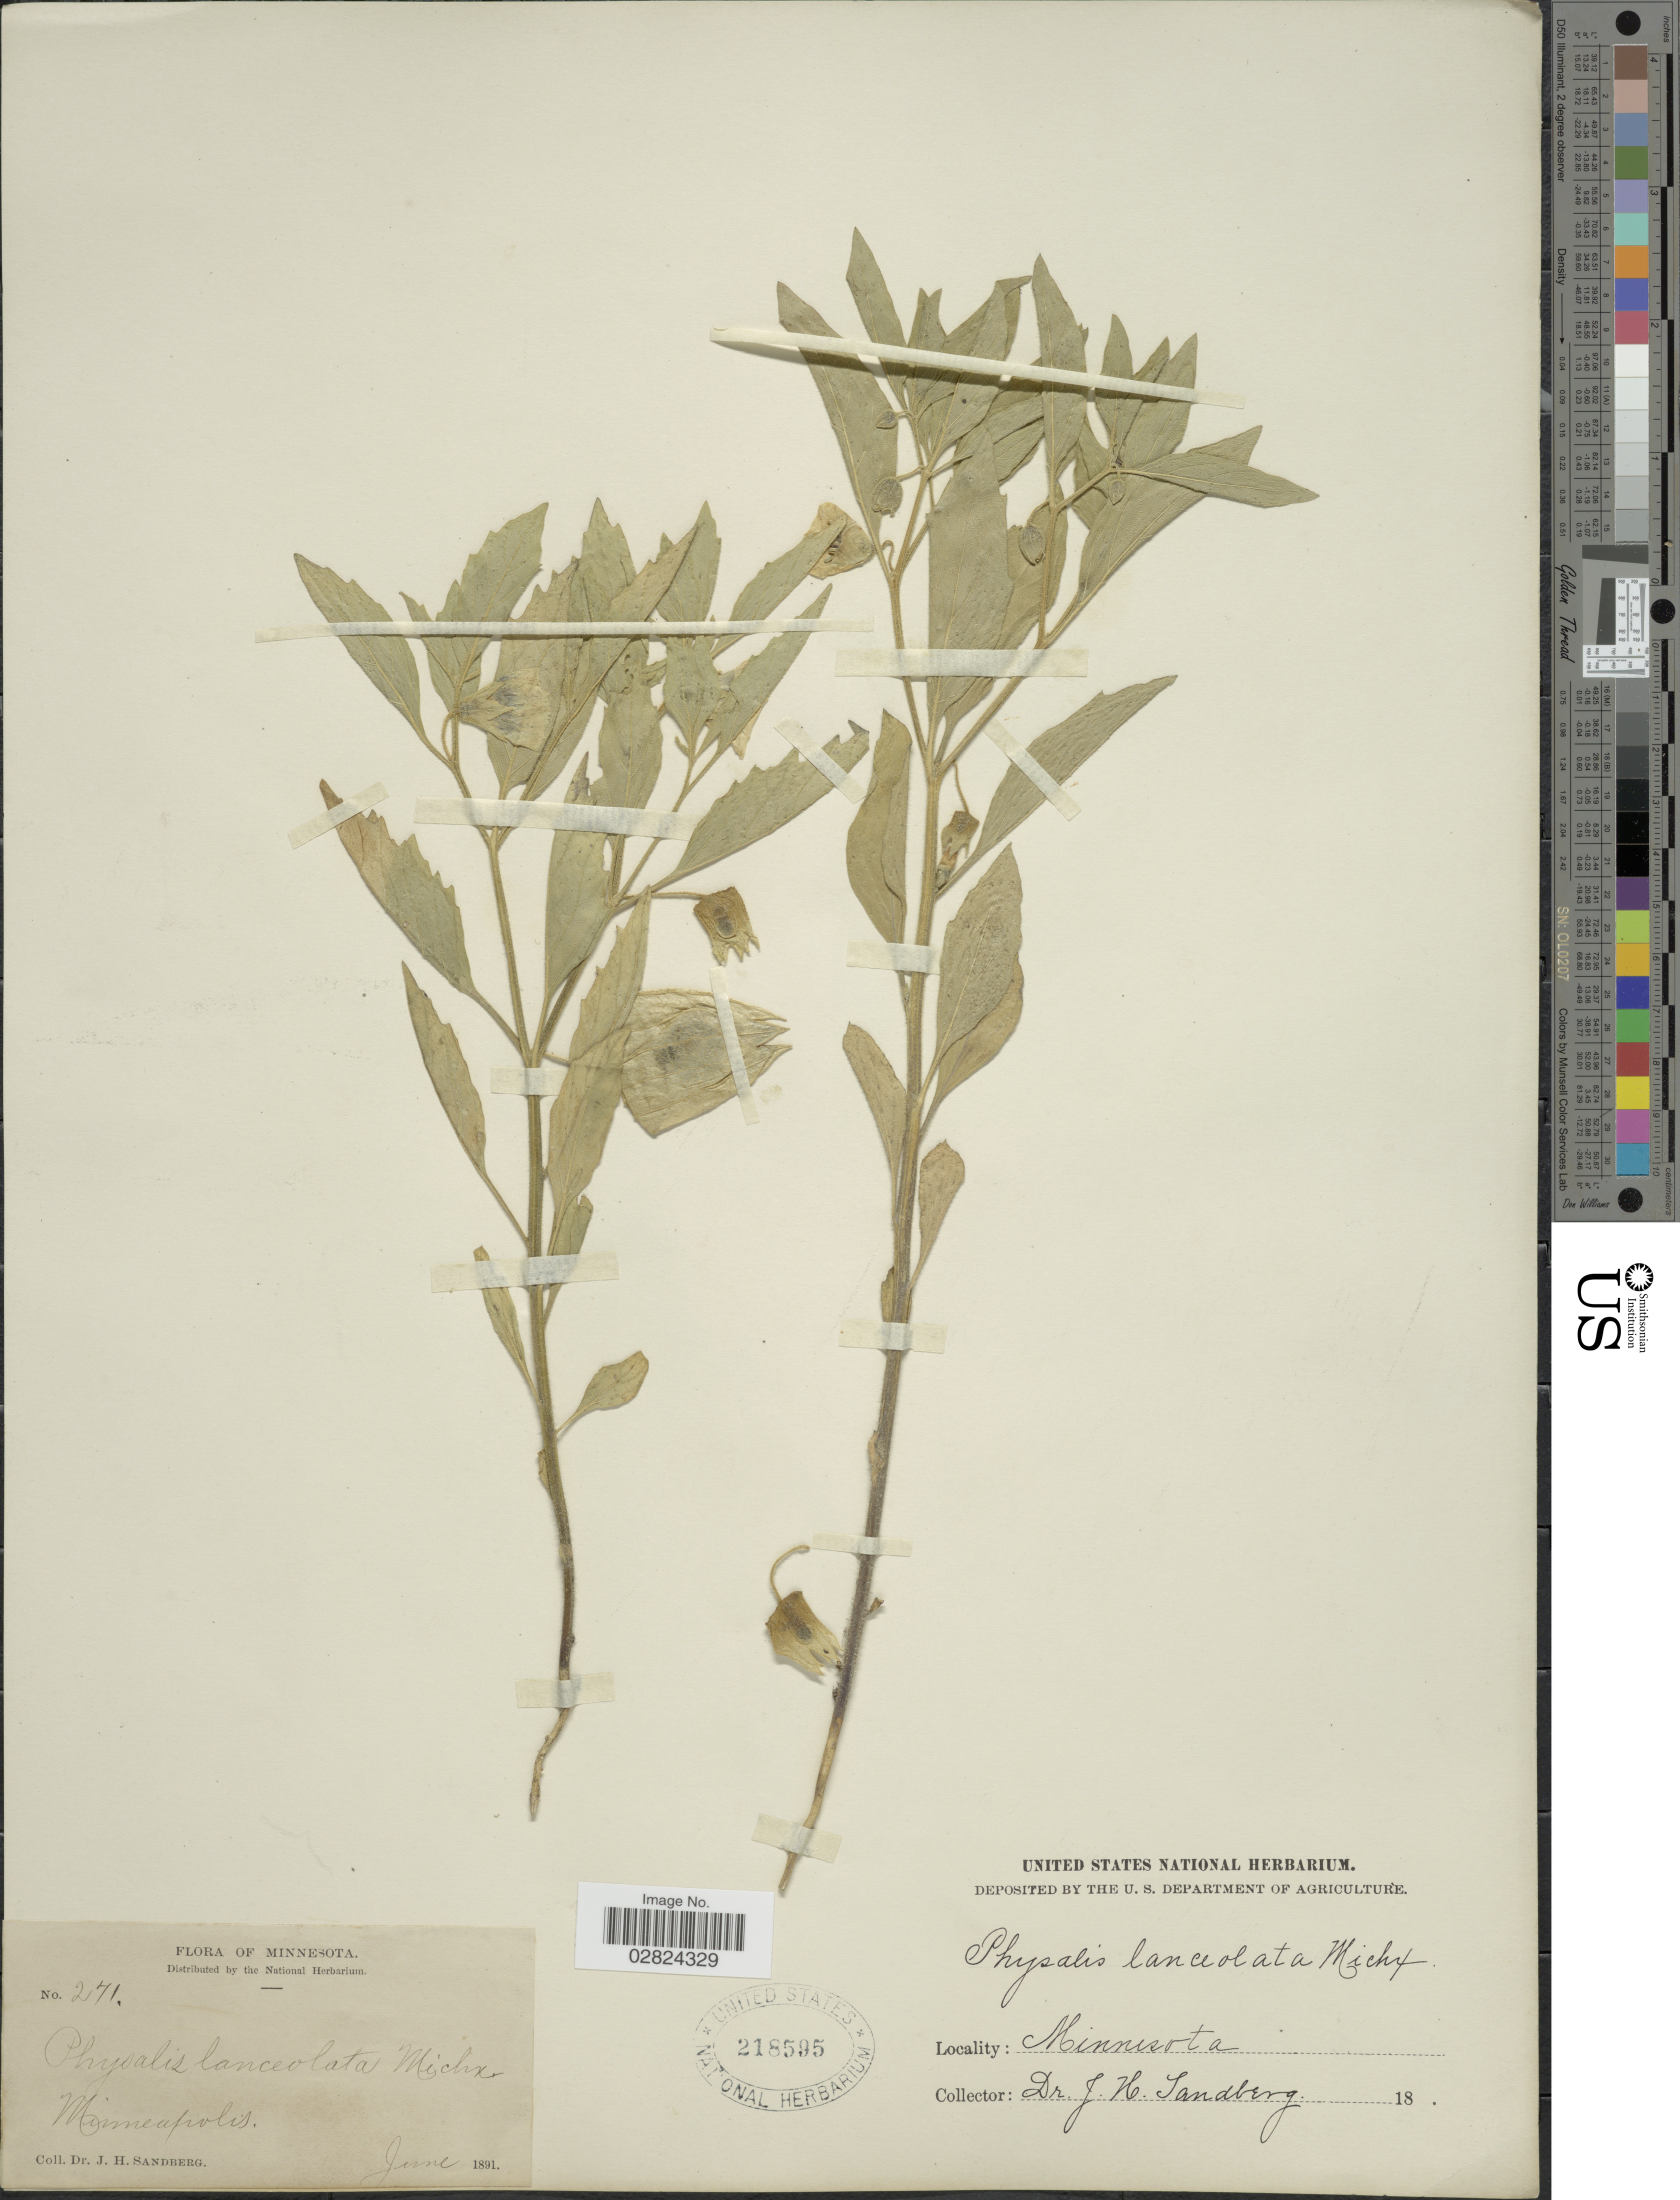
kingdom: Plantae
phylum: Tracheophyta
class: Magnoliopsida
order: Solanales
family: Solanaceae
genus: Physalis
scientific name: Physalis virginiana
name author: Mill.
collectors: J. H. Sandberg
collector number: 271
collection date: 1891-06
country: United States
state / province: Minnesota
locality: Minneapolis.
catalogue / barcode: US 218595